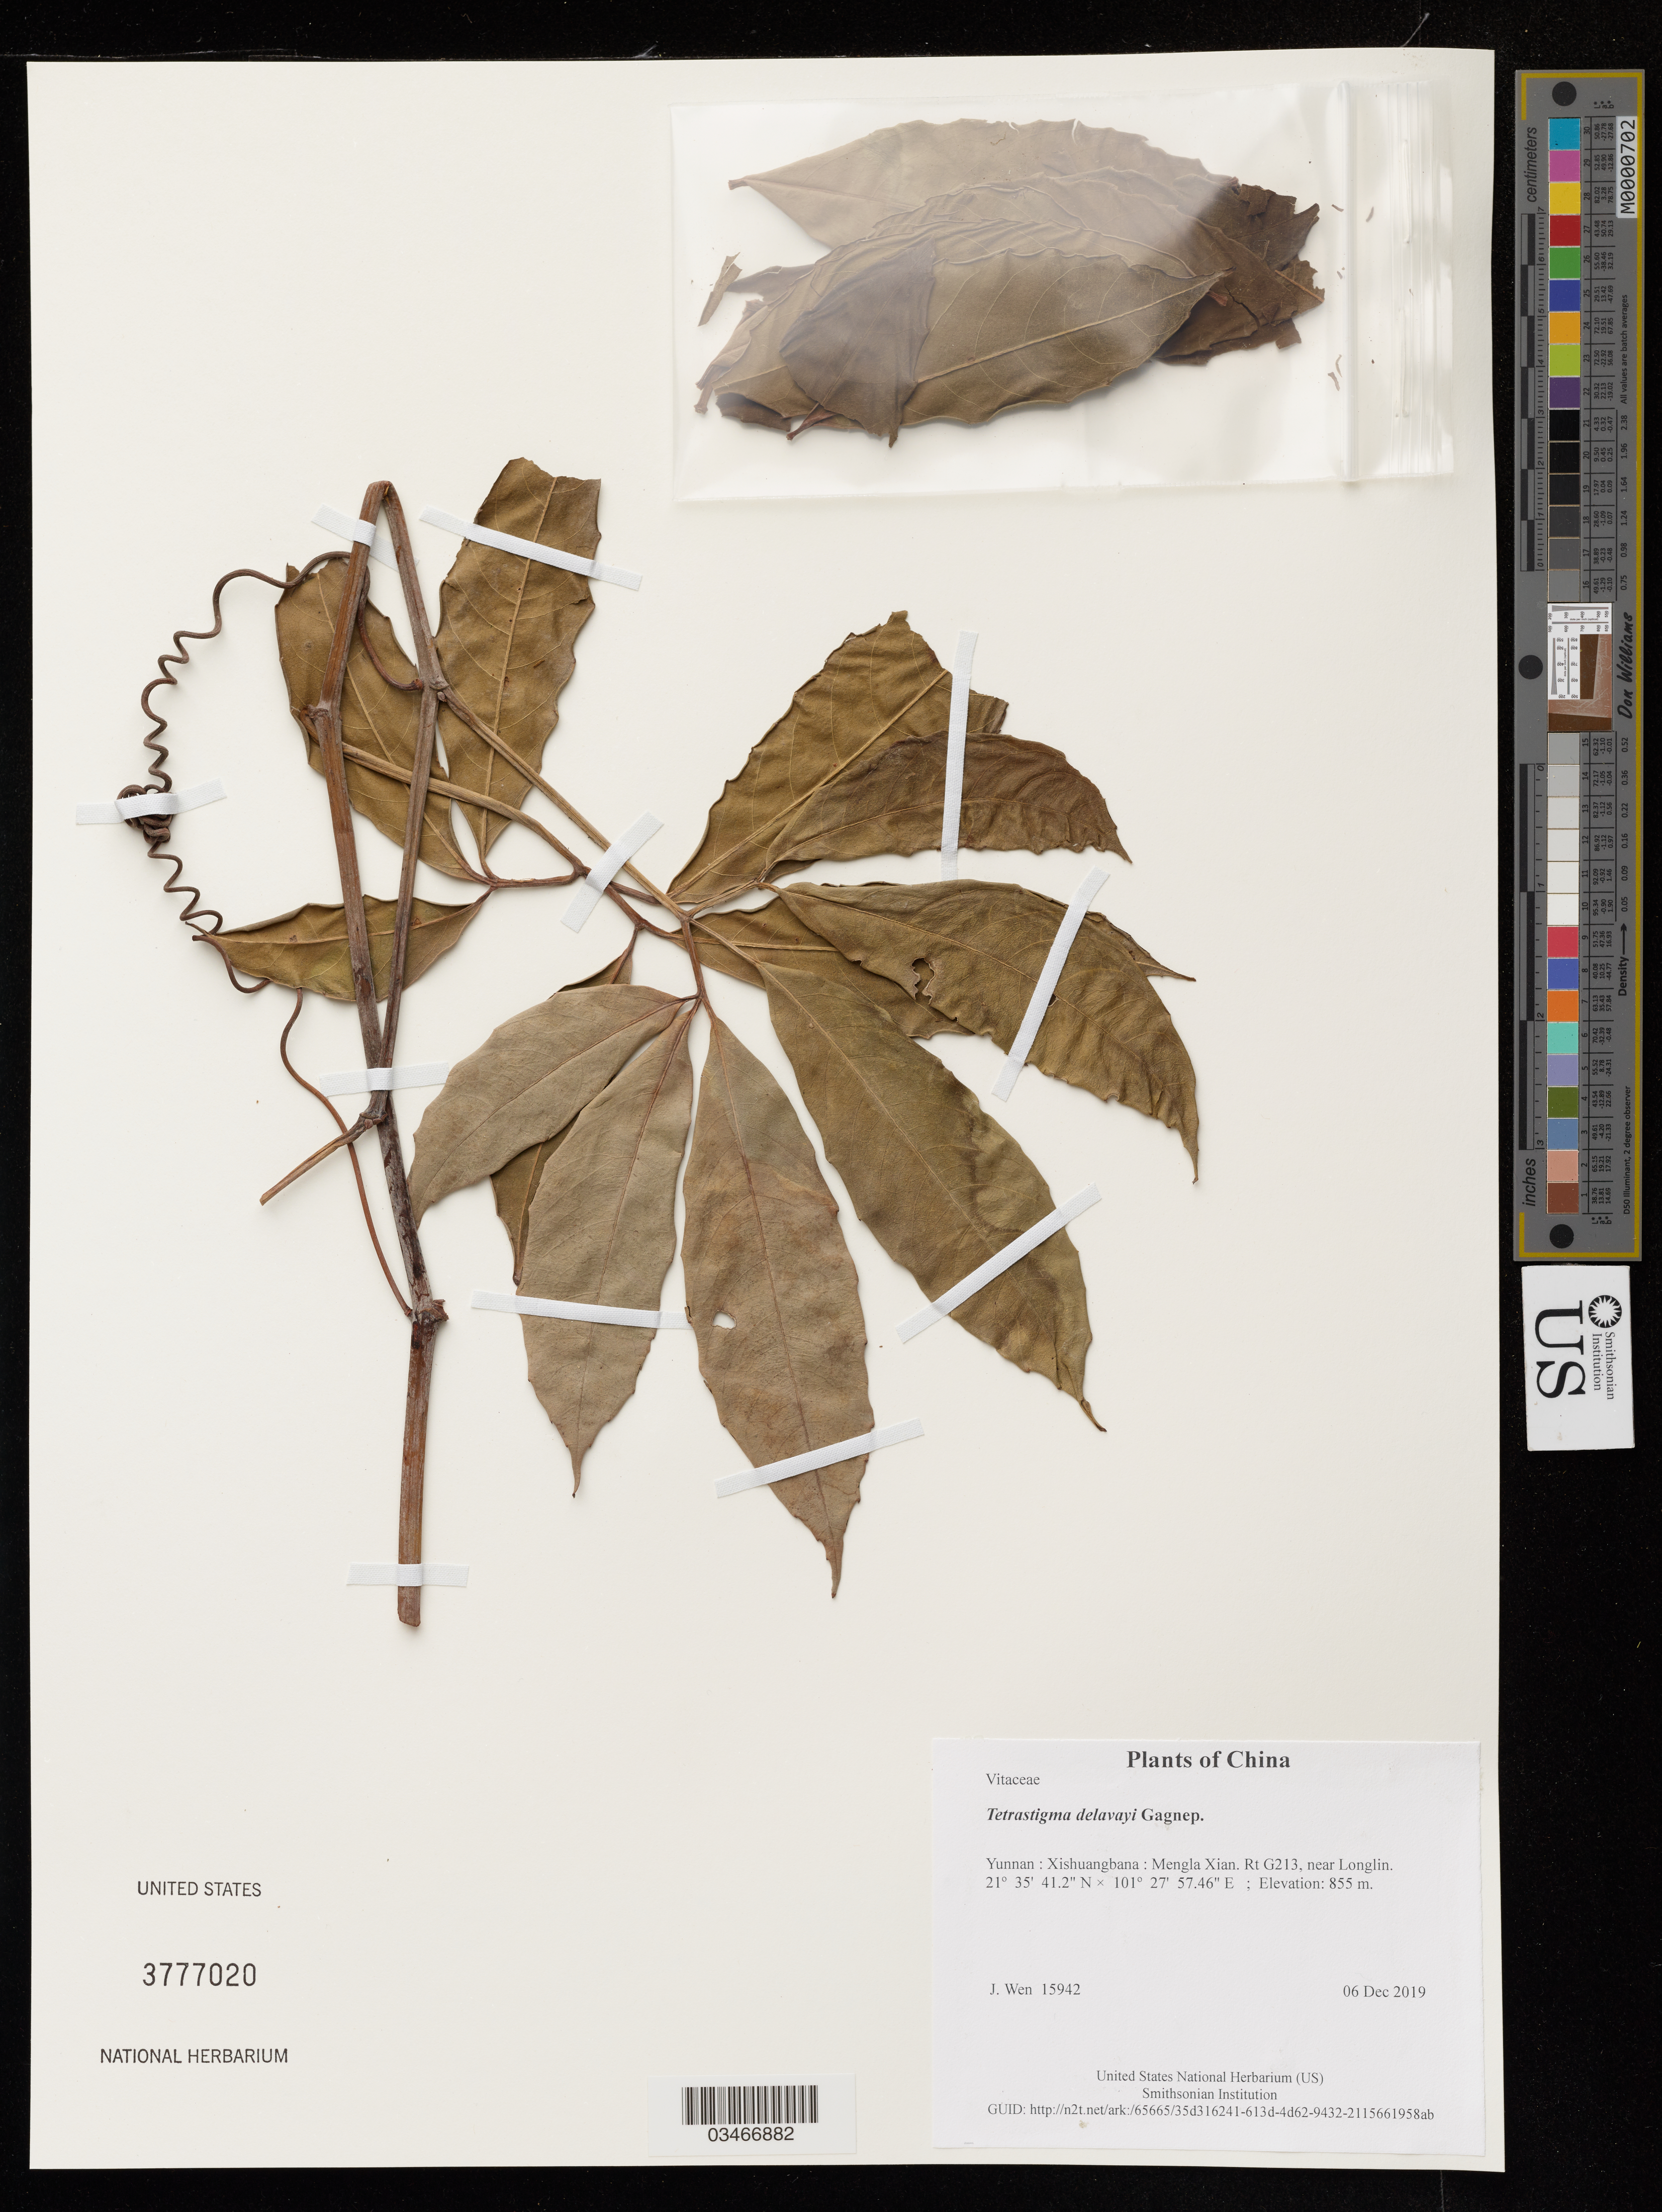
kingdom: Plantae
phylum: Tracheophyta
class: Magnoliopsida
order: Vitales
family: Vitaceae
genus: Tetrastigma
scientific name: Tetrastigma delavayi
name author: Gagnep.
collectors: J. Wen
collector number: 15942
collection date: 2019-12-06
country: China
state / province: Yunnan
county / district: Xishuangbana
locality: Mengla Xian. Rt G213, near Longlin.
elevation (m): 855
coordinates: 21 35 41.2 N, 101 27 57.46 E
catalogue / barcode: US 3777020